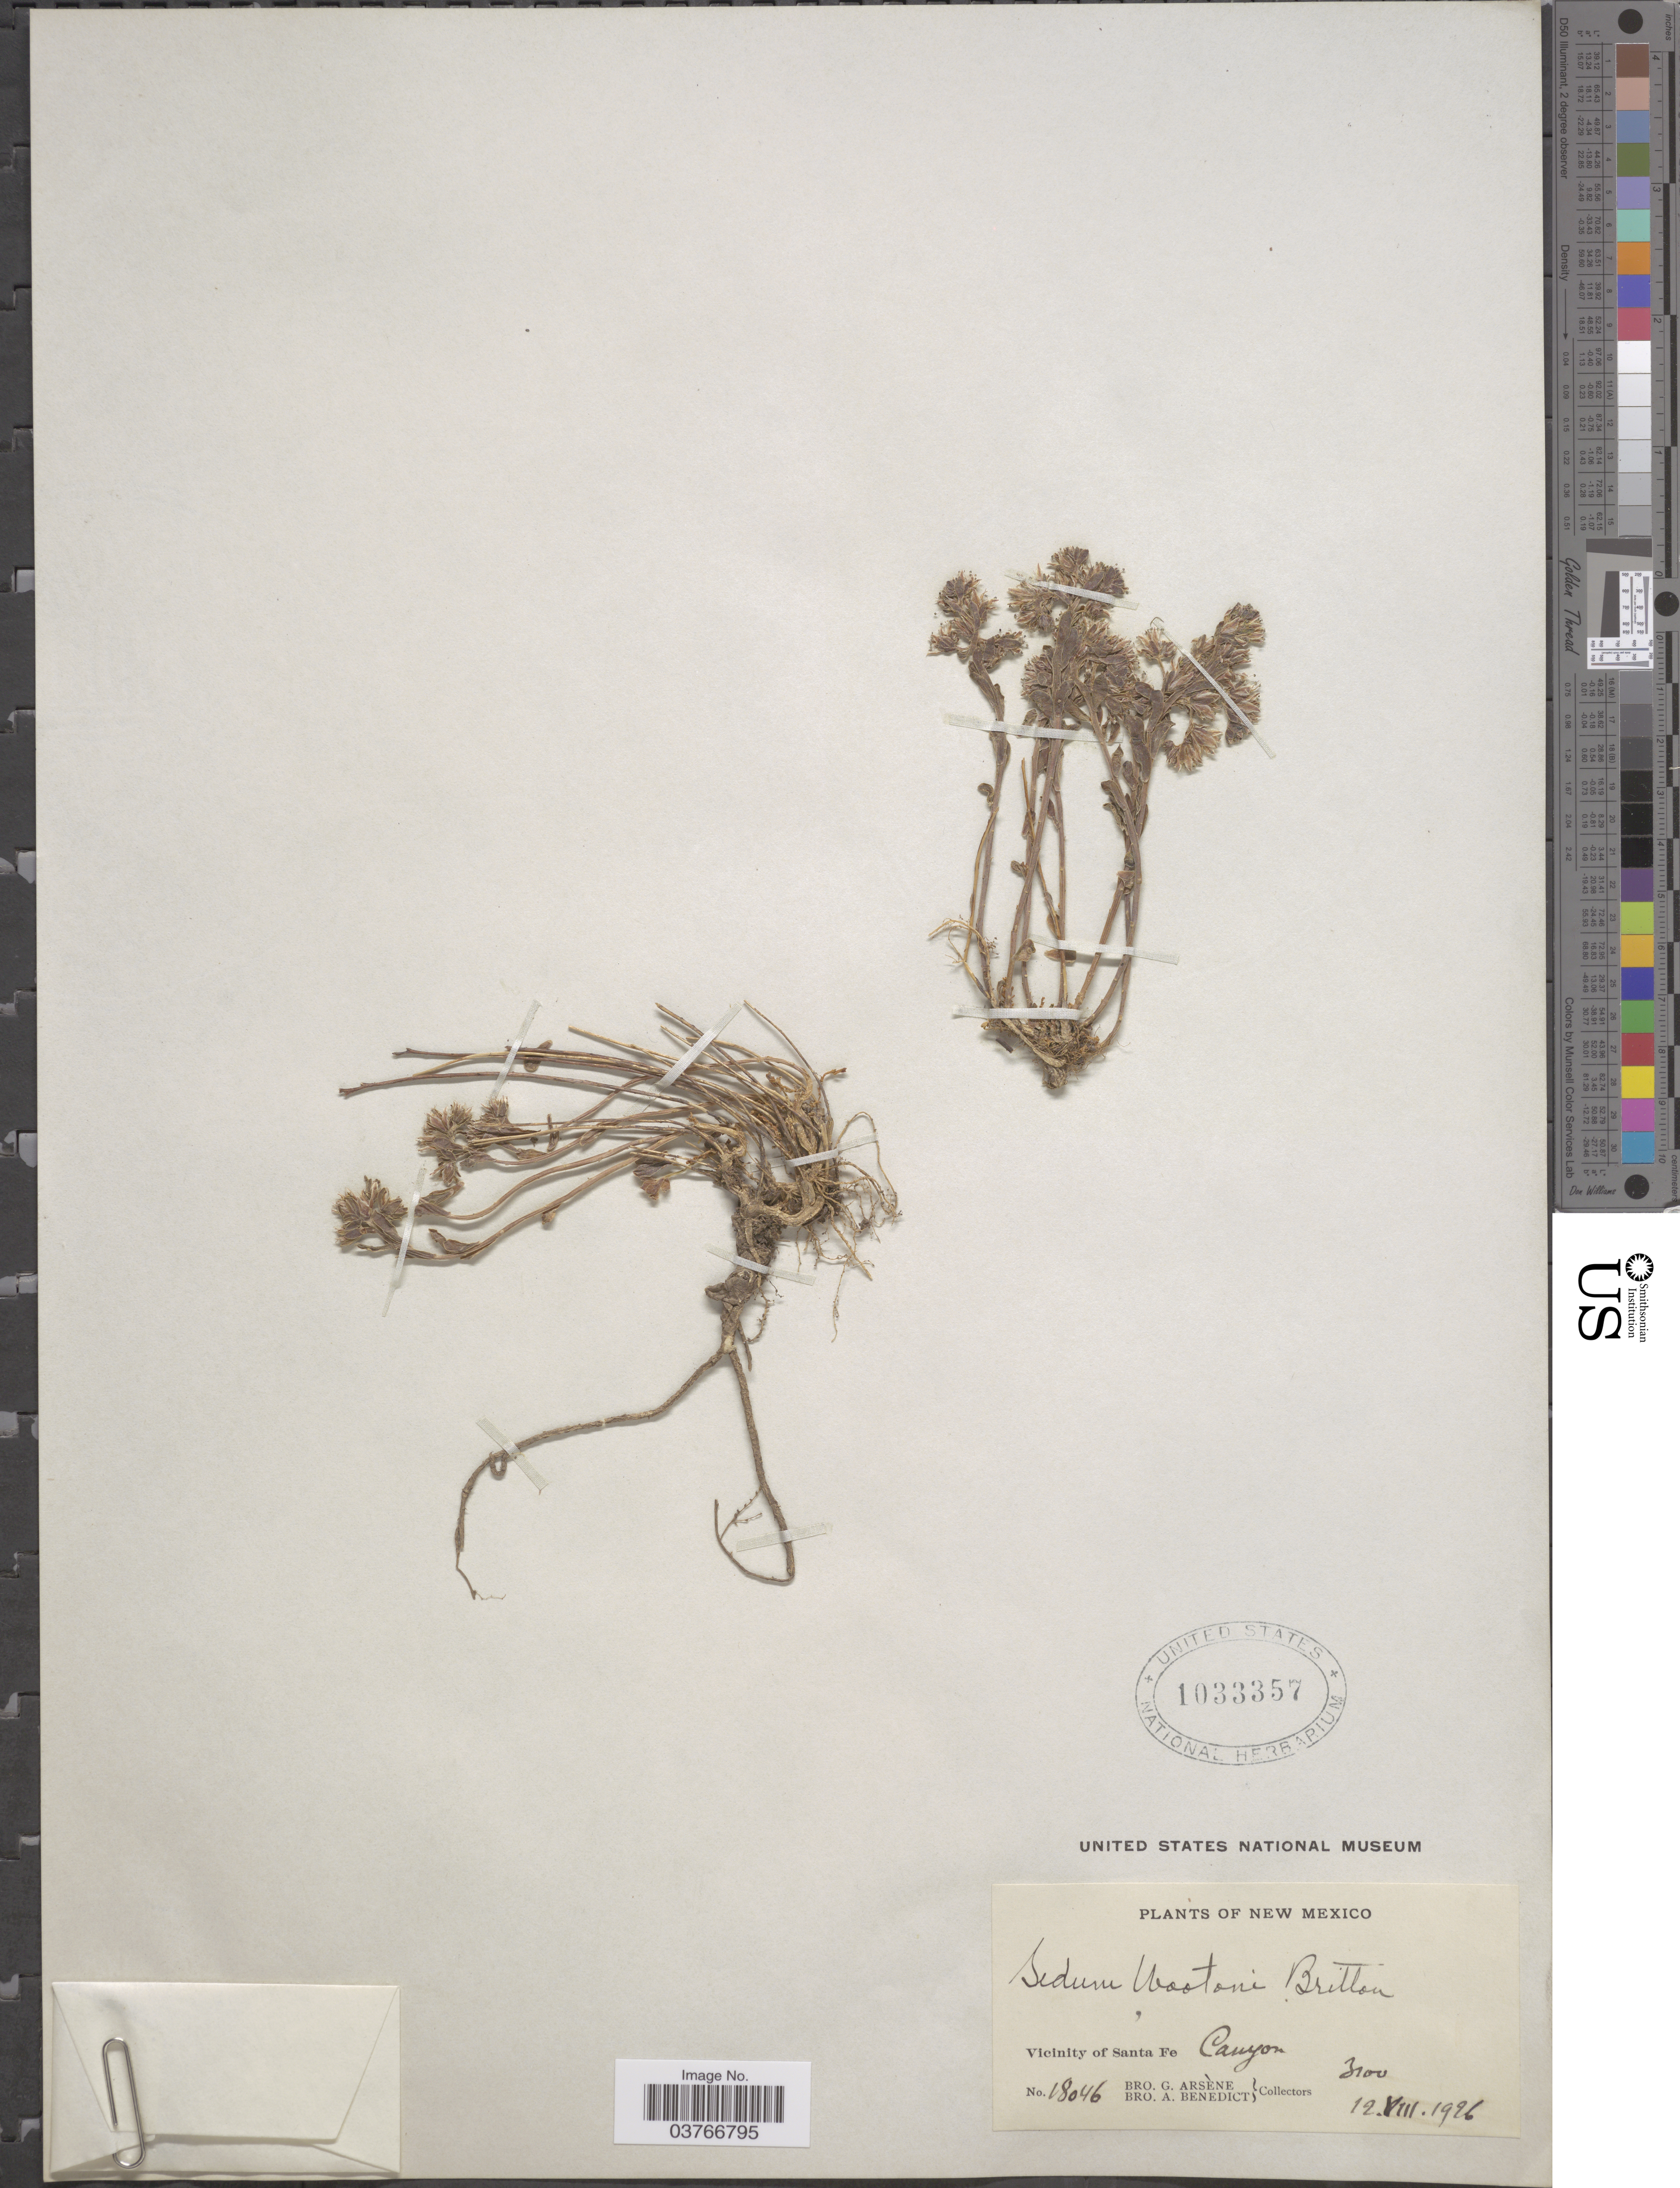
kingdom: Plantae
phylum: Tracheophyta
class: Magnoliopsida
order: Saxifragales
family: Crassulaceae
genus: Sedum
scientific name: Sedum wootonii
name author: Britton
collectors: Bro. G. Arsène & Bro. A. Benedict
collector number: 18046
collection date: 1926-08-12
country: United States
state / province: New Mexico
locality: Vicinity of Santa Fe. Canyon.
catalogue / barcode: US 1033357